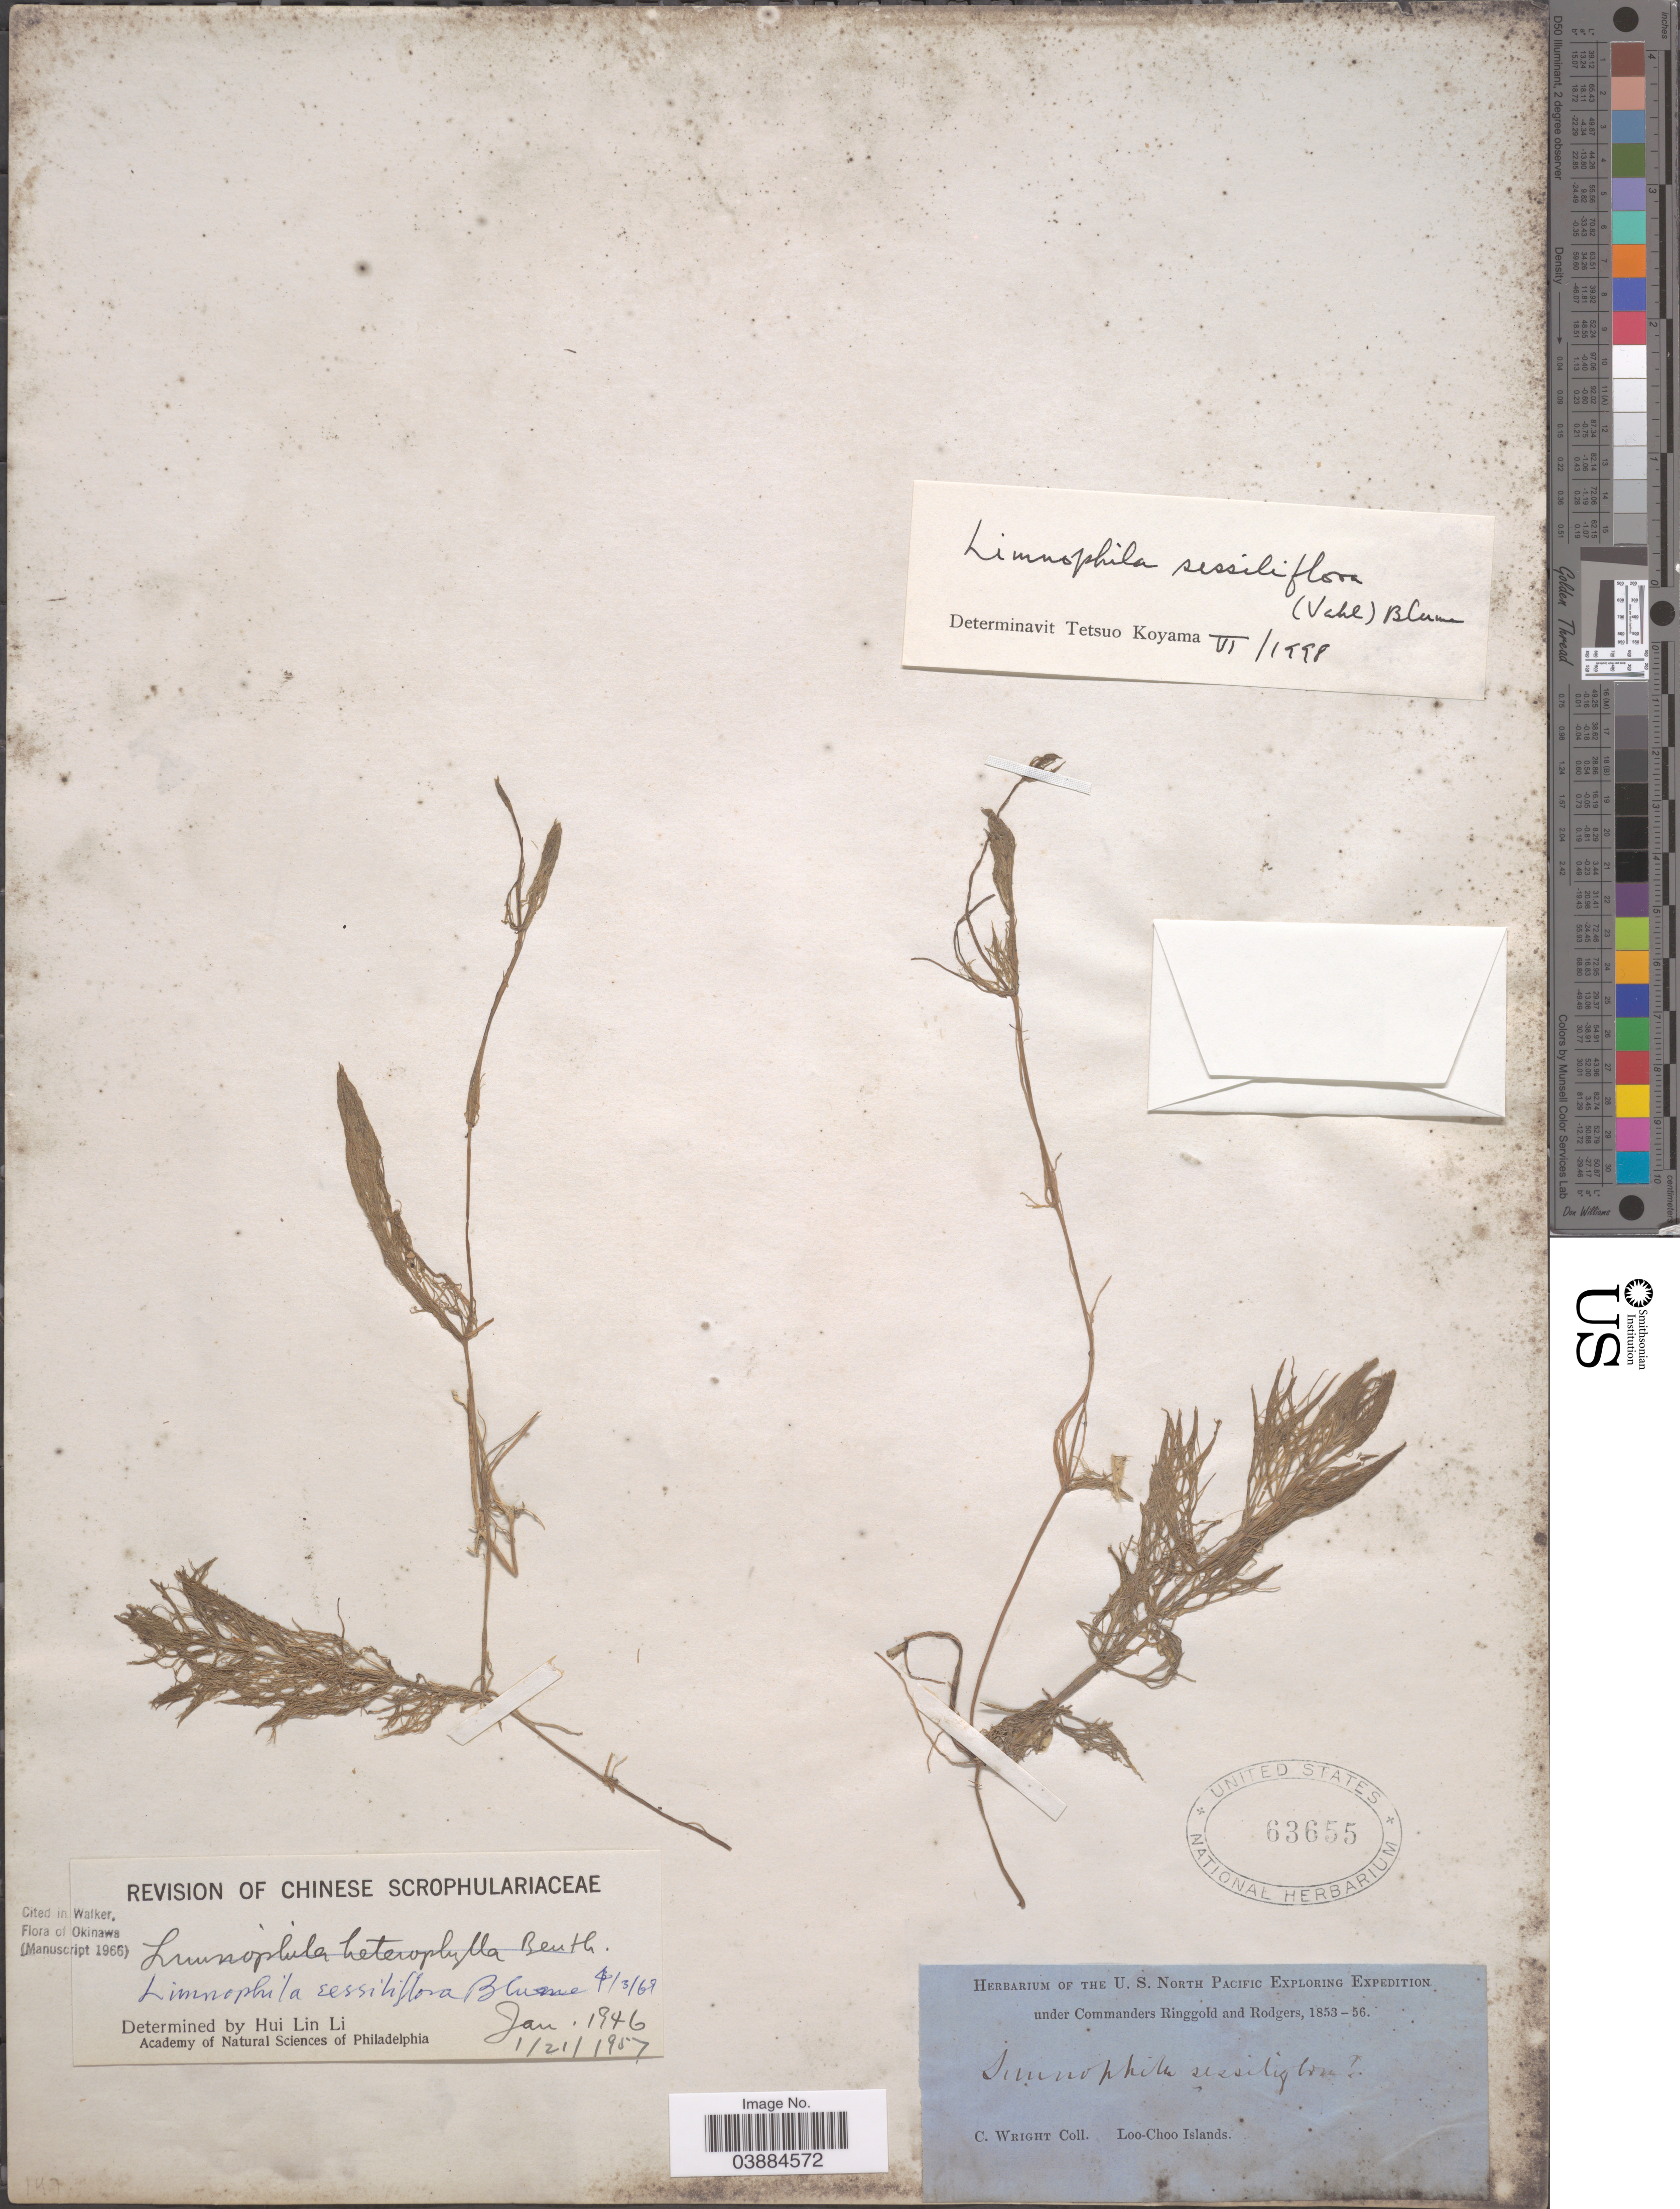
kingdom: Plantae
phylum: Tracheophyta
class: Magnoliopsida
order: Lamiales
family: Plantaginaceae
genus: Limnophila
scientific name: Limnophila sessiliflora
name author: (Vahl) Blume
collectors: C. Wright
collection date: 1853/1856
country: Japan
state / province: Okinawa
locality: Loo-Choo Islands.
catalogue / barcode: US 63655